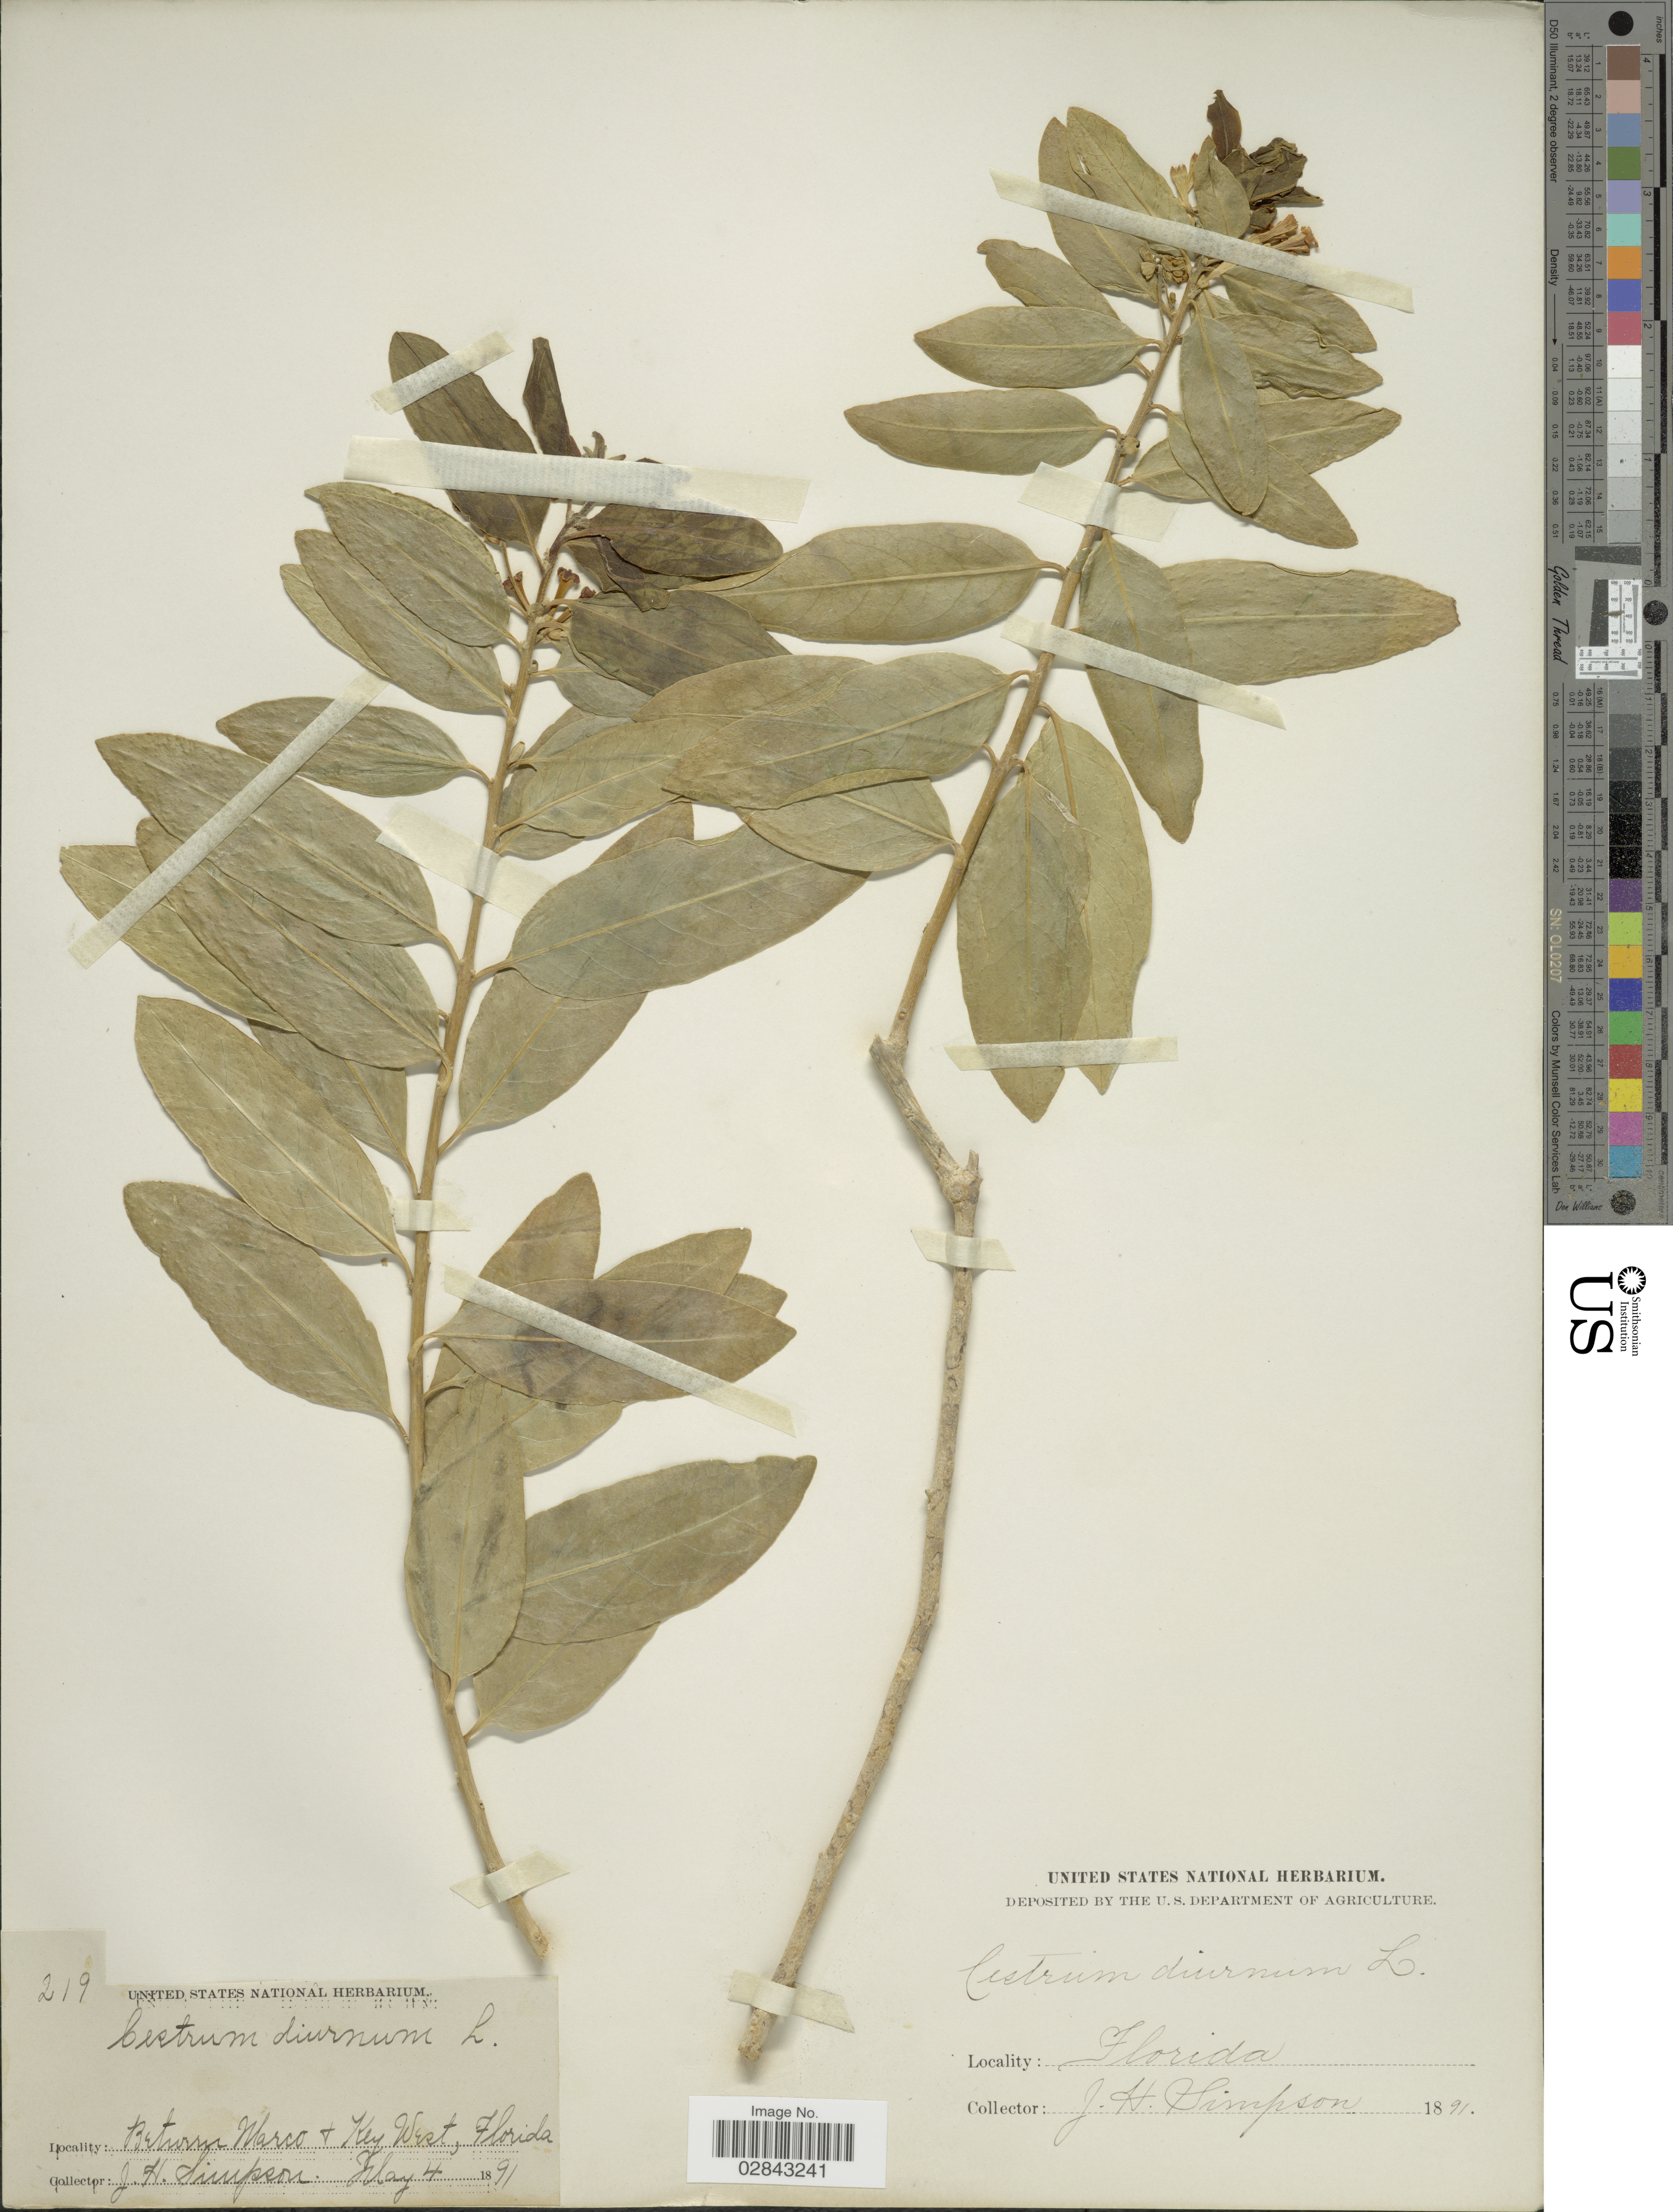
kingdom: Plantae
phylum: Tracheophyta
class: Magnoliopsida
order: Solanales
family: Solanaceae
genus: Cestrum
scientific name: Cestrum diurnum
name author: L.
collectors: J. H. Simpson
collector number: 219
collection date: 1891-05-04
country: United States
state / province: Florida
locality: Between Marco + Key West.